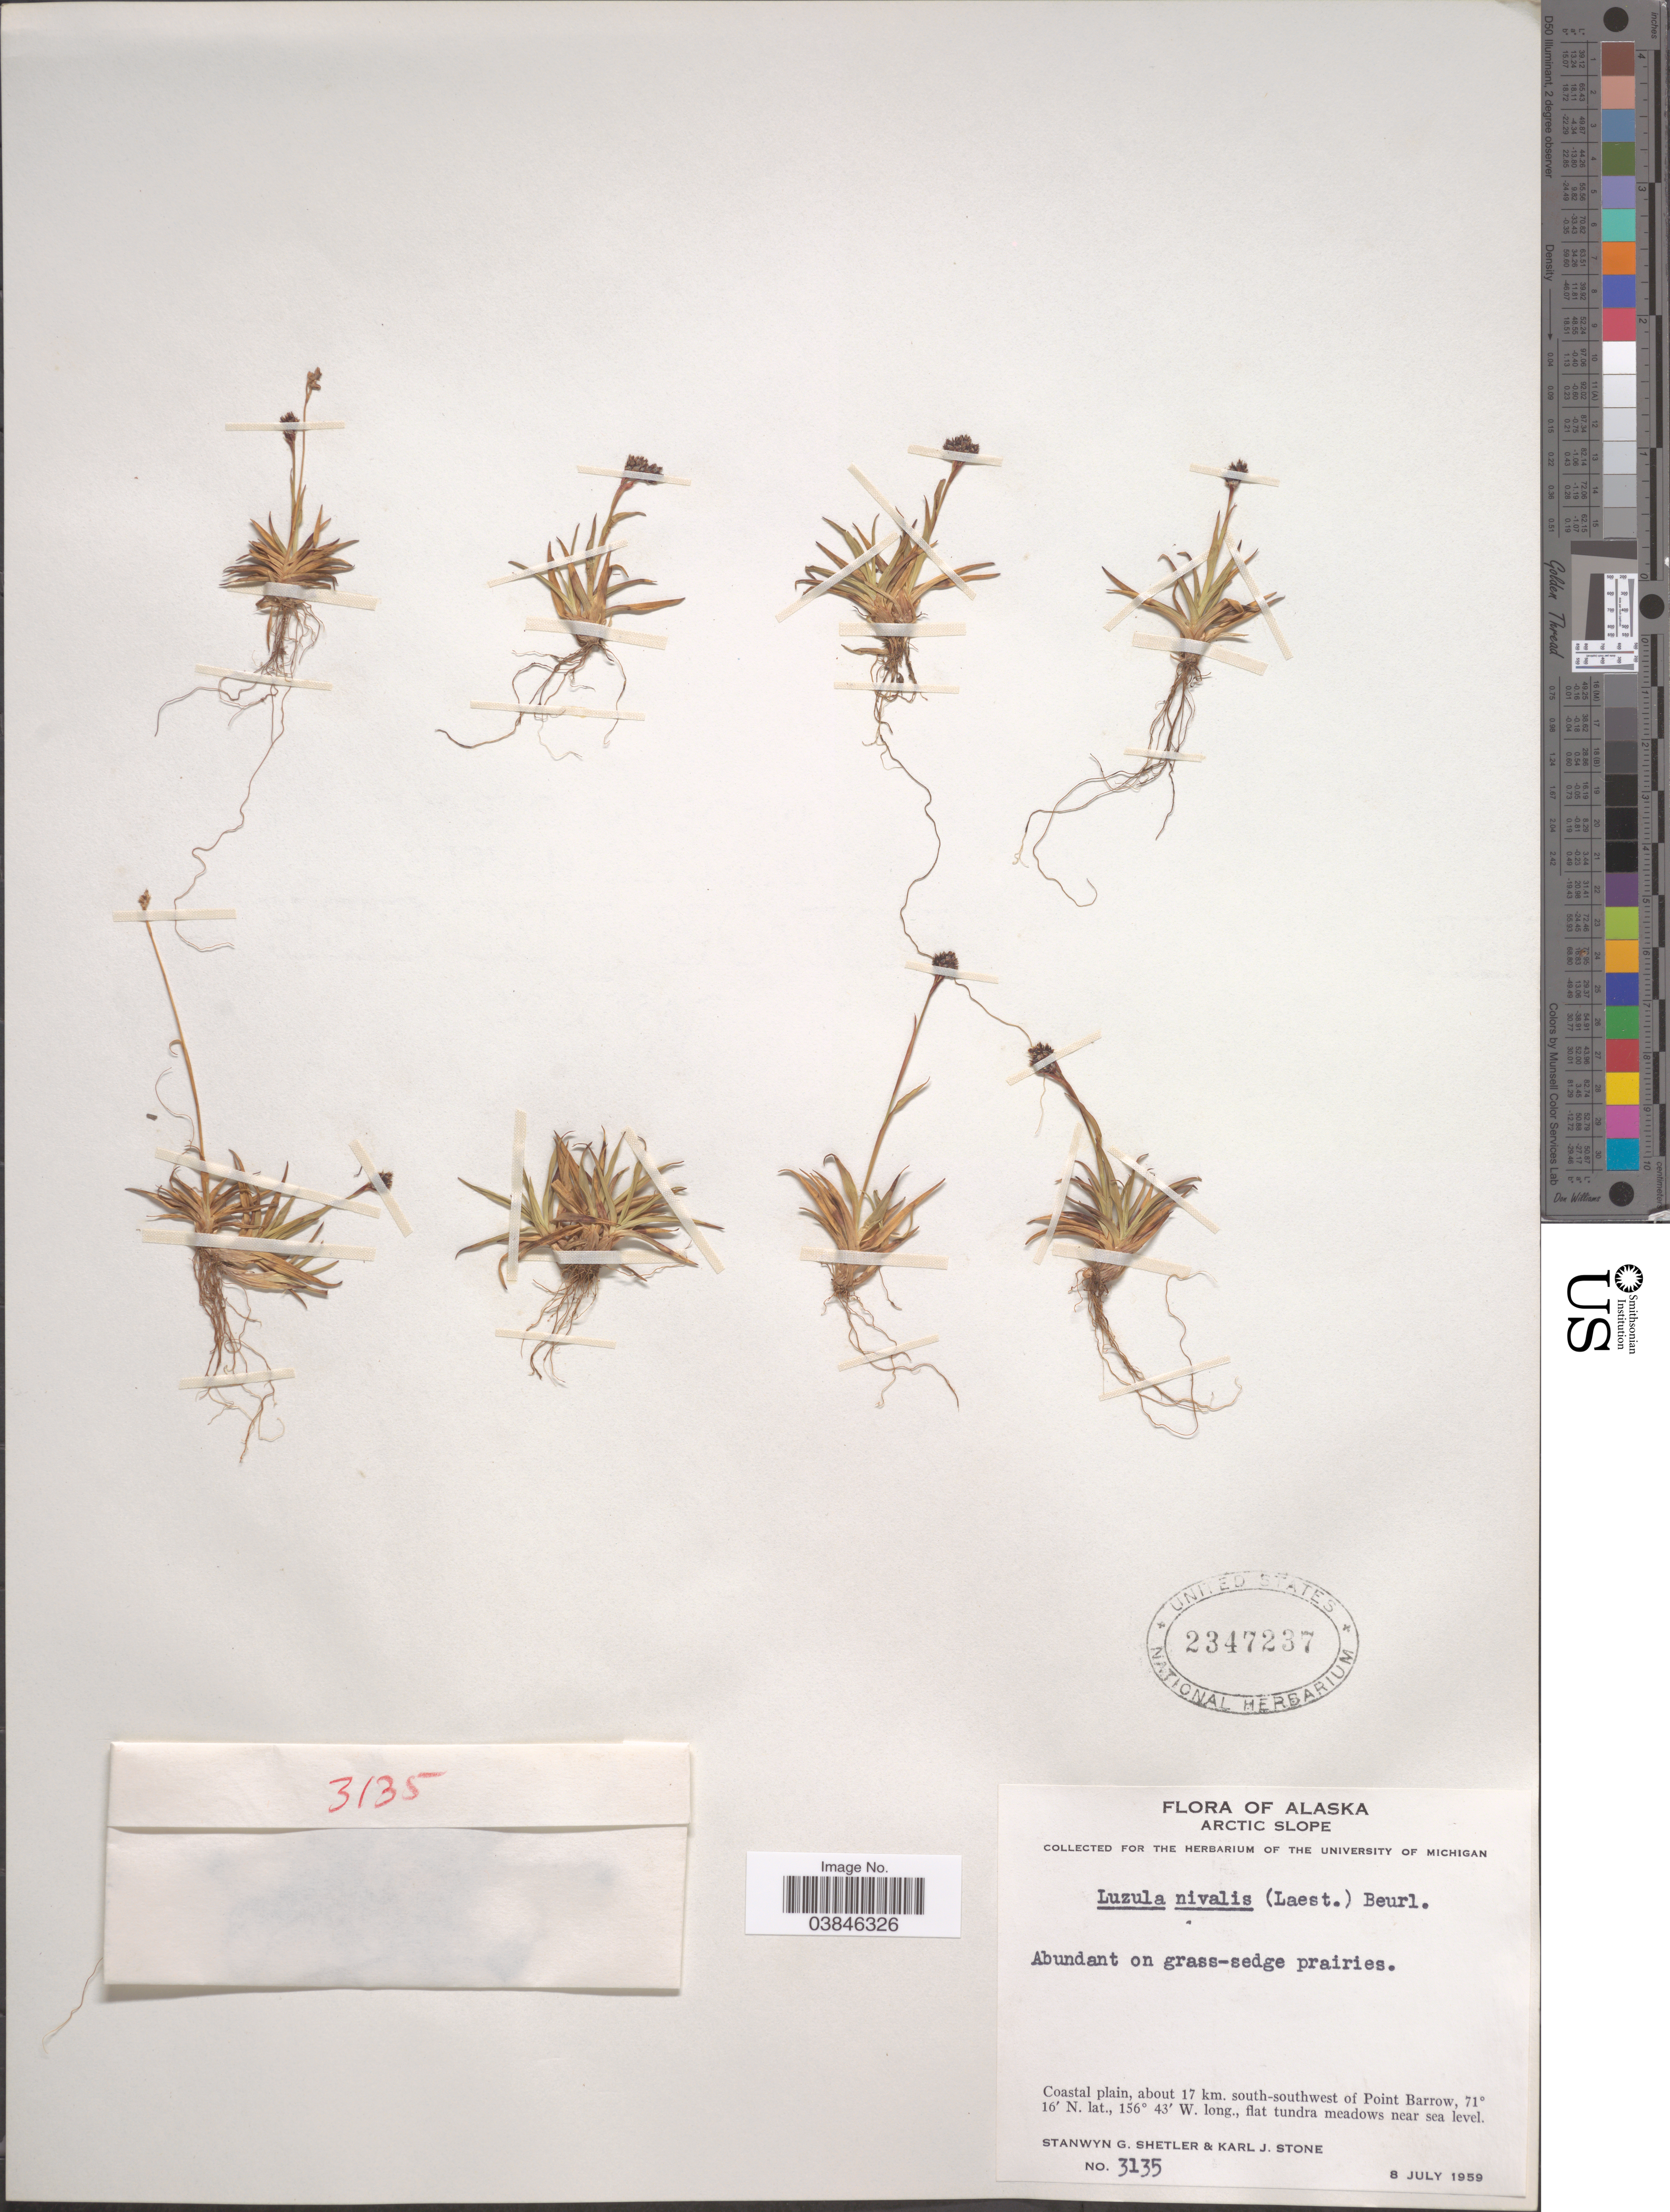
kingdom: Plantae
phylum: Tracheophyta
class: Liliopsida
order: Poales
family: Juncaceae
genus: Luzula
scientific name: Luzula nivalis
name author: (Laest.) Spreng.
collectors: S. Shetler & K. J. Stone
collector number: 3135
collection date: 1959-07-08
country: United States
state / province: Alaska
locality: Arctic Slope. Coastal plain, about 17 km. south-southwest of Point Barrow.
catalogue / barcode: US 2347237